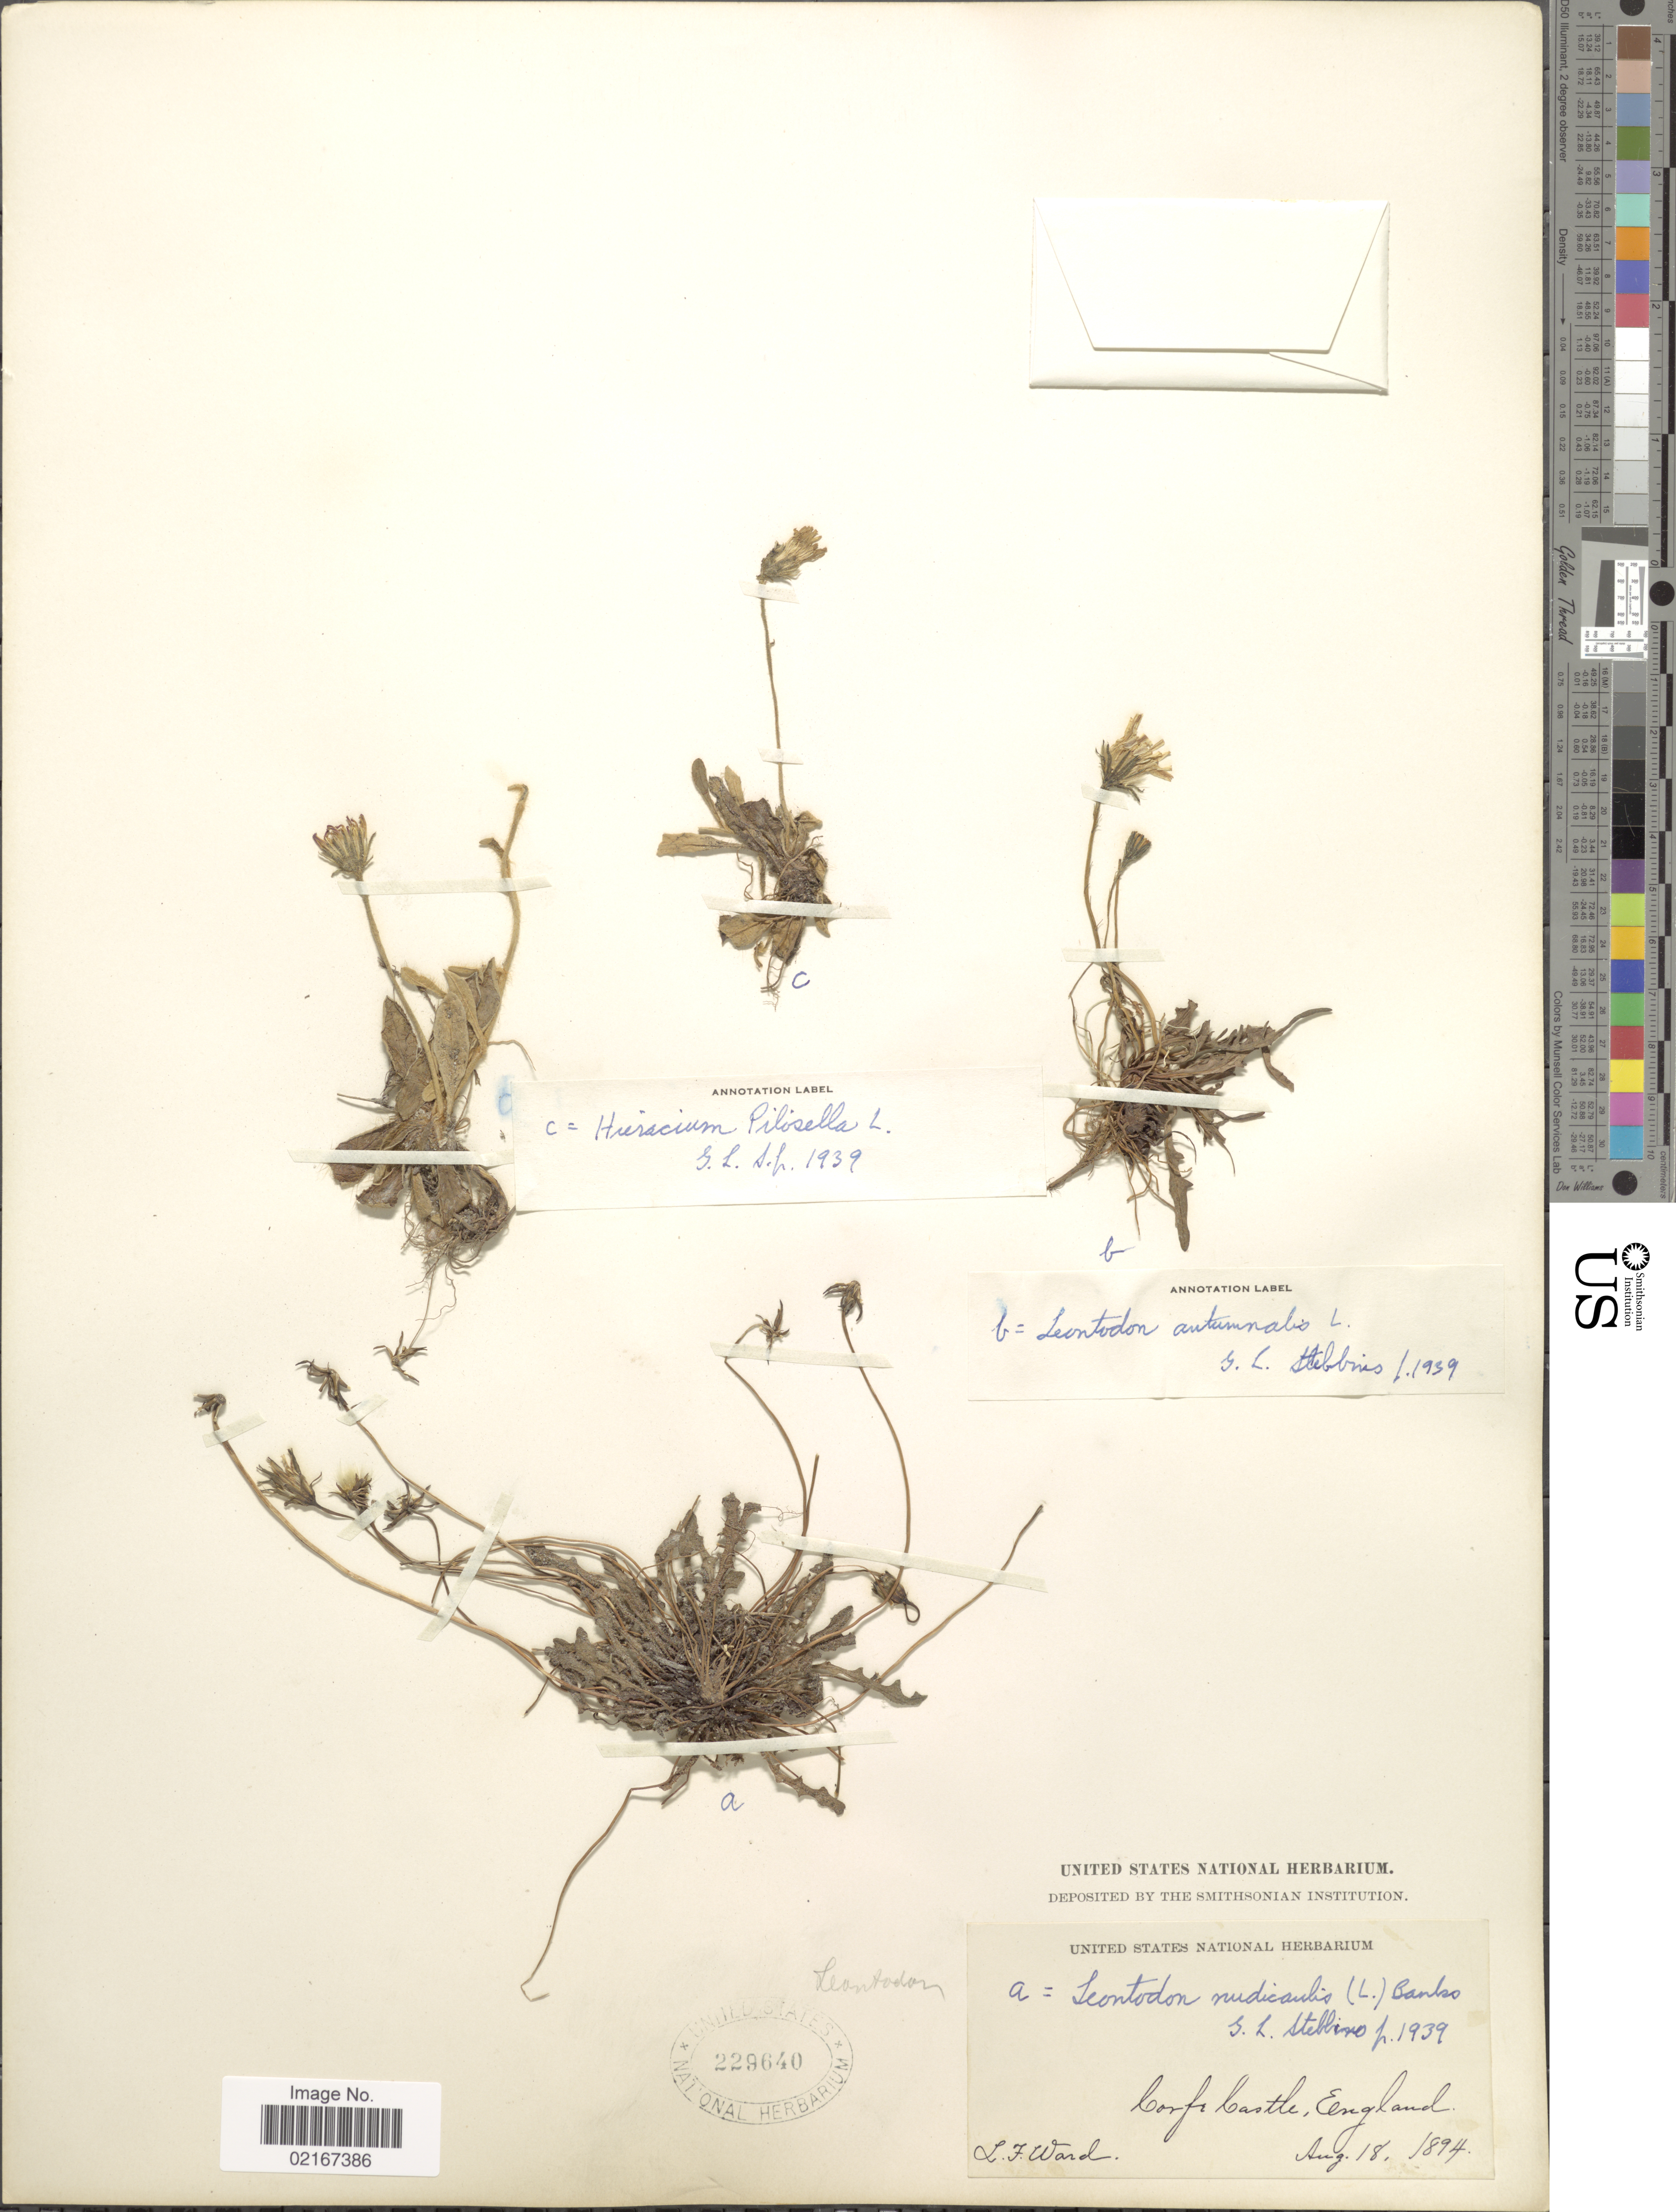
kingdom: Plantae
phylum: Tracheophyta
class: Magnoliopsida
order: Asterales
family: Asteraceae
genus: Scorzoneroides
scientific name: Scorzoneroides autumnalis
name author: (L.) Moench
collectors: L. Ward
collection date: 1894-08-18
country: United Kingdom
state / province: England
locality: Corfe Castle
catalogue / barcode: US 229640